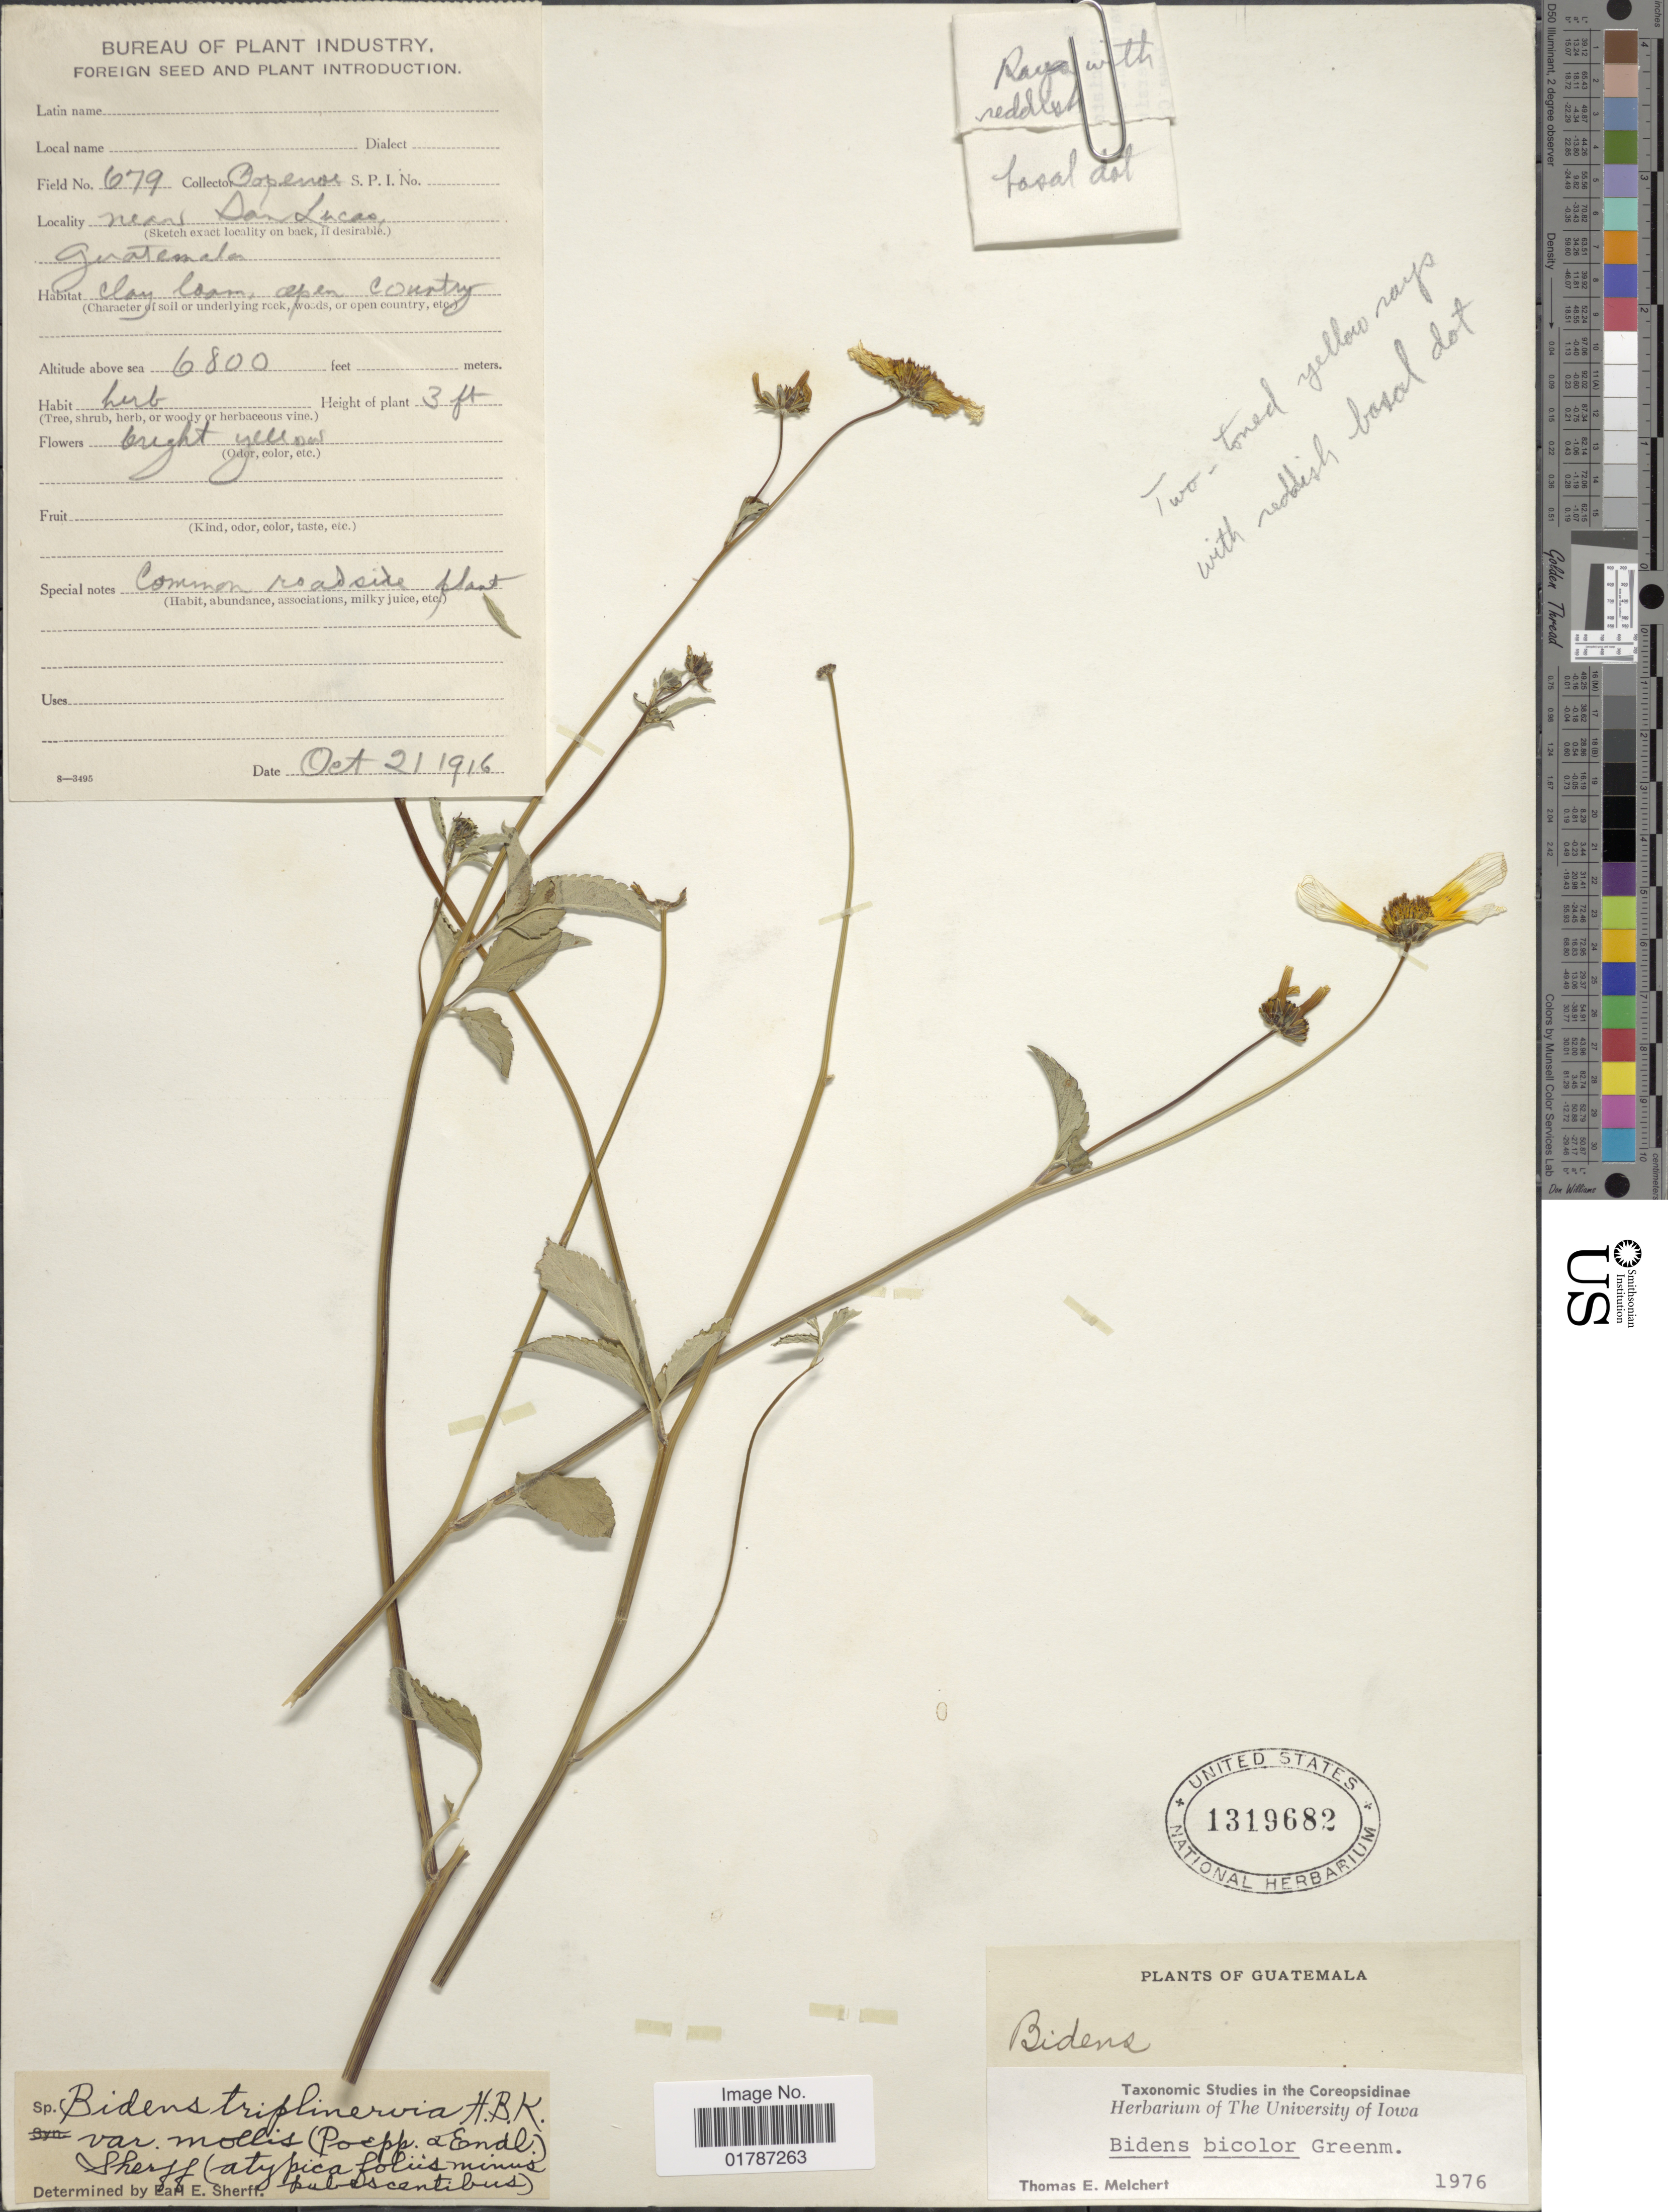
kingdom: Plantae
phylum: Tracheophyta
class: Magnoliopsida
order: Asterales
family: Asteraceae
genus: Bidens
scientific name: Bidens bicolor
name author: Greenm.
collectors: -- Popenoe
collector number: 679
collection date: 1916-10-21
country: Guatemala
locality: Near San Lucas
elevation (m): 2073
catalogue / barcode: US 1319682